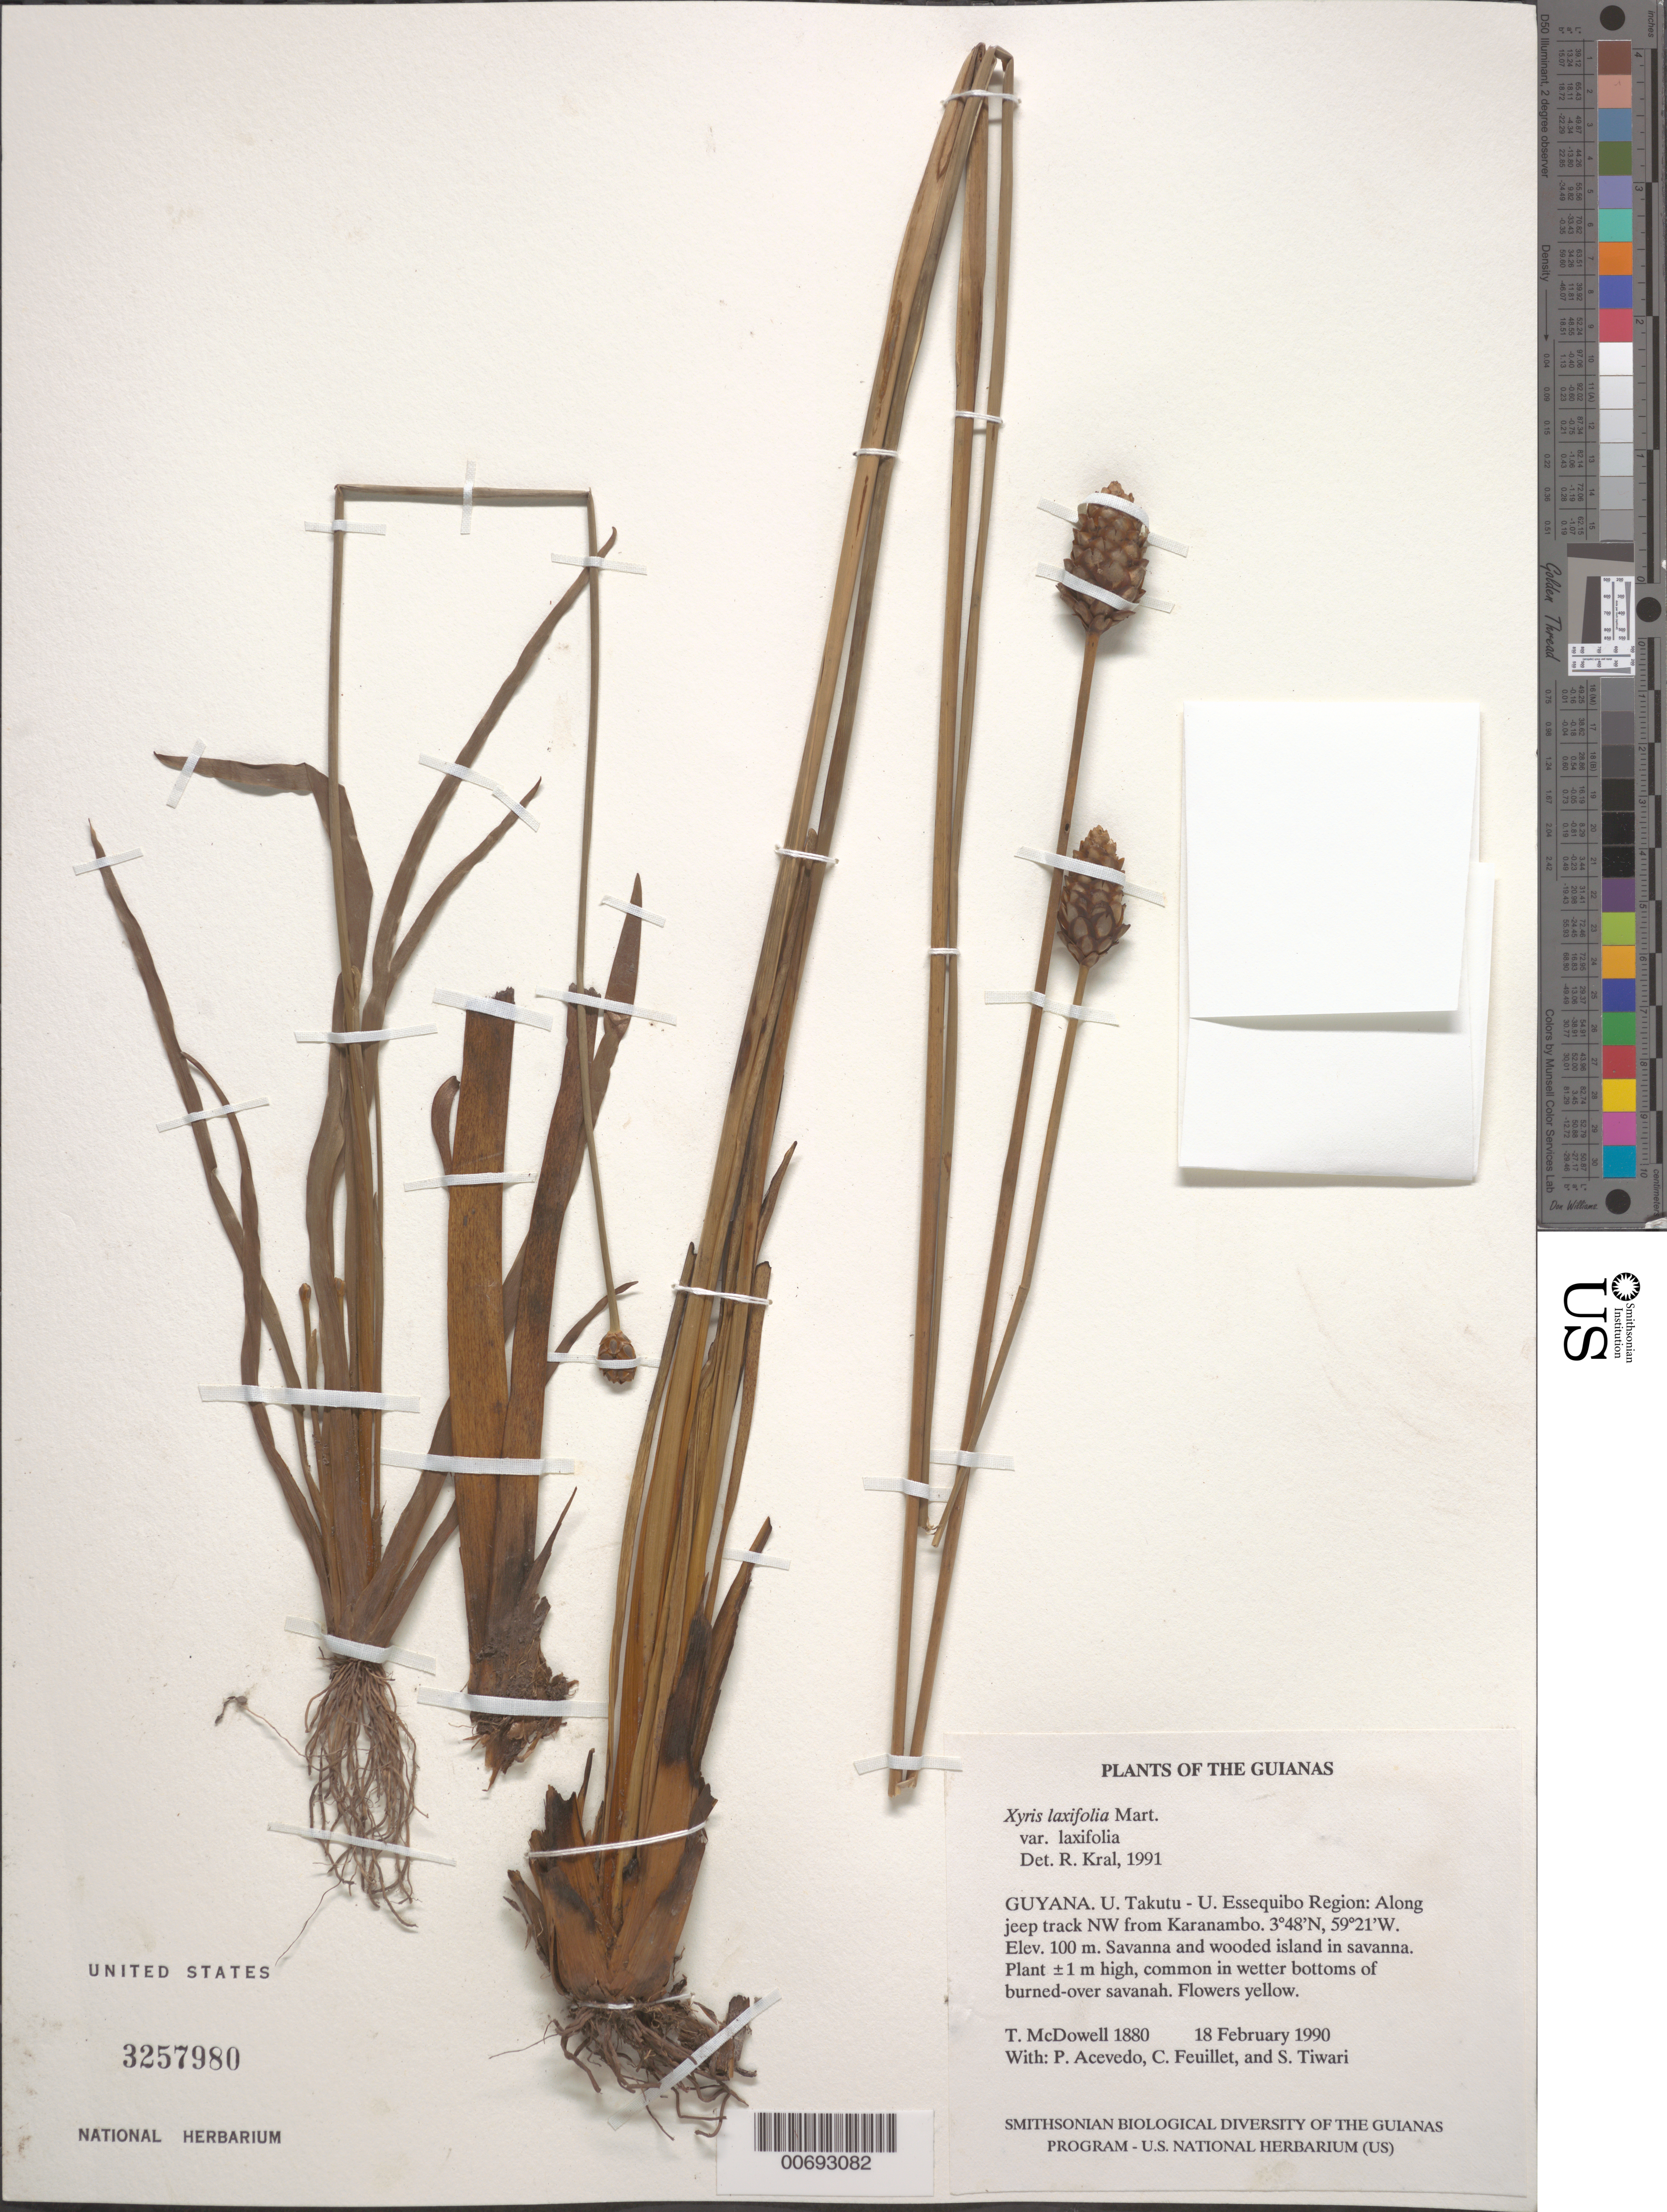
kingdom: Plantae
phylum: Tracheophyta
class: Liliopsida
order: Poales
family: Xyridaceae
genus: Xyris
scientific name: Xyris laxifolia var. laxifolia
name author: Mart.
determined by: Kral, Robert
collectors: T. McDowell, P. Acevedo-Rodr., C. Feuillet & S. Tiwari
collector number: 1880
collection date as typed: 18 February 1990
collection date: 1990-02-18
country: Guyana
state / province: U. Takutu-U. Essequibo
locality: Along jeep track NW of Karanambo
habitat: Savanna and wooded island in savanna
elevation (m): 100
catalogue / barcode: US 3257980